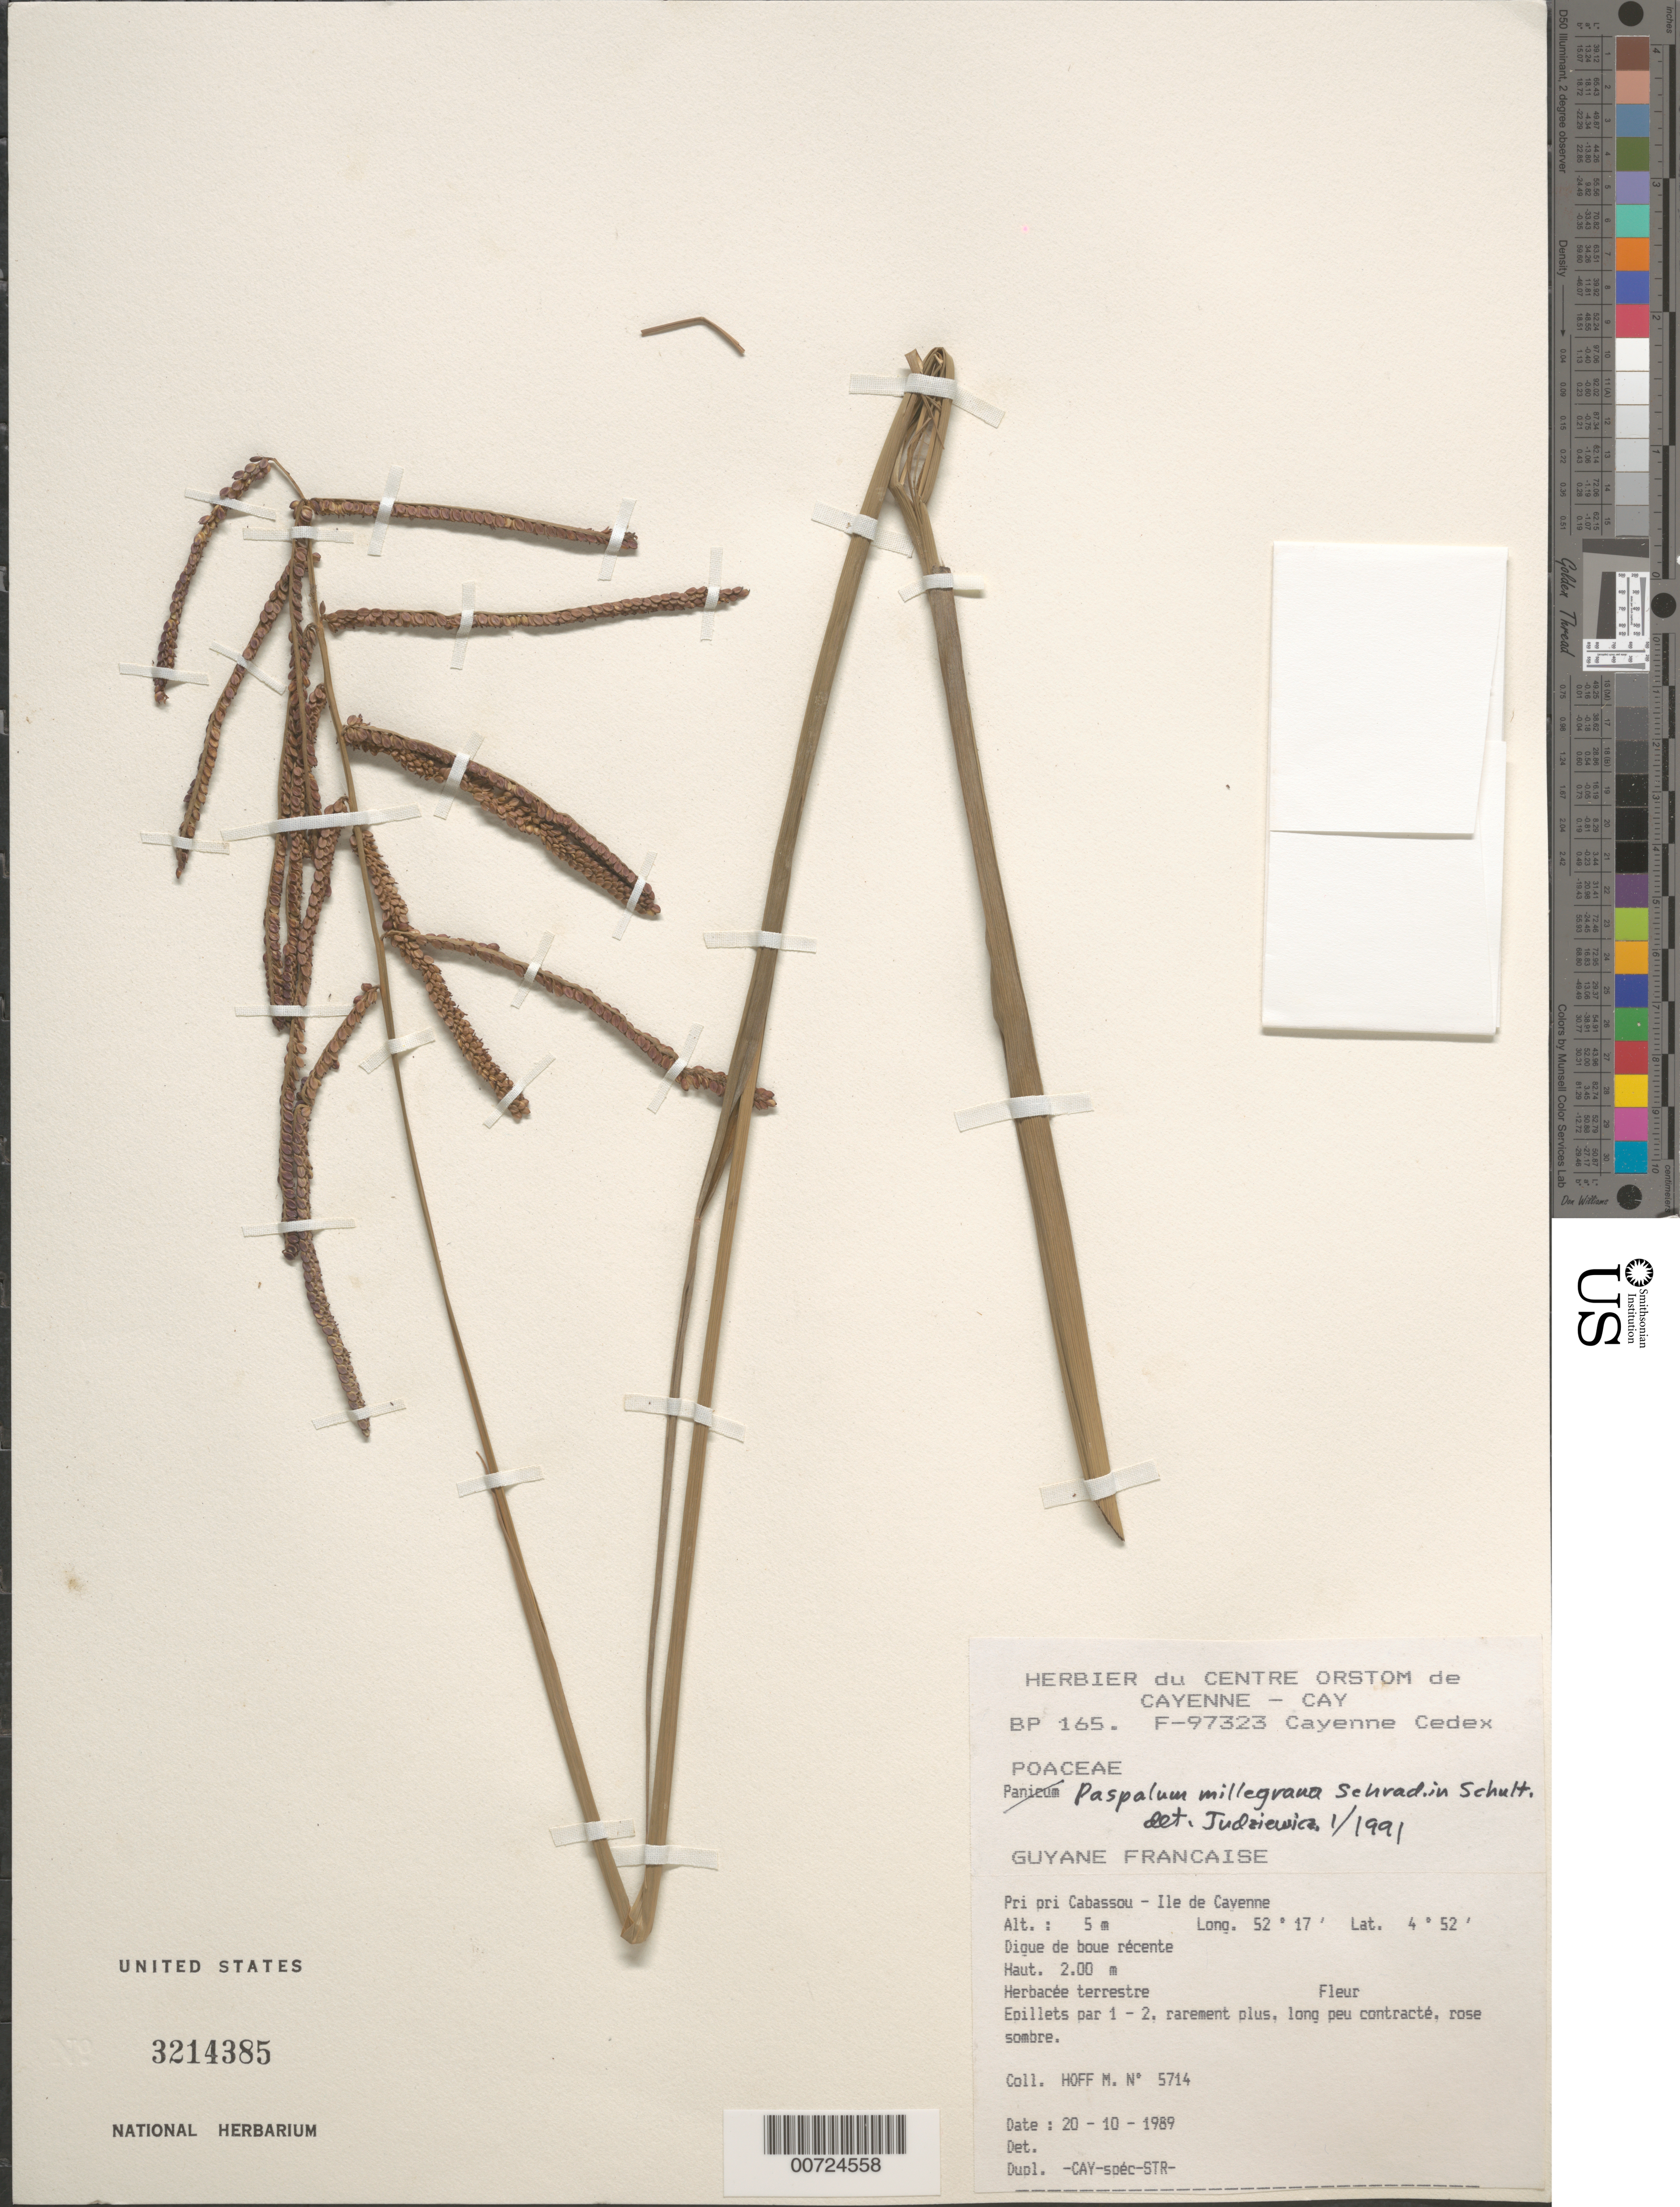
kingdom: Plantae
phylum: Tracheophyta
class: Liliopsida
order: Poales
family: Poaceae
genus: Paspalum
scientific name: Paspalum millegrana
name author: Schrad.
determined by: Judziewicz, E. J.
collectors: M. Hoff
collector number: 5714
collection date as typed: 12-Oct-89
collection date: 1989-10-12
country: French Guiana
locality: Pripris Cabassou, Ile de Cayenne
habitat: Recent mud dam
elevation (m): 5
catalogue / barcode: US 3214385